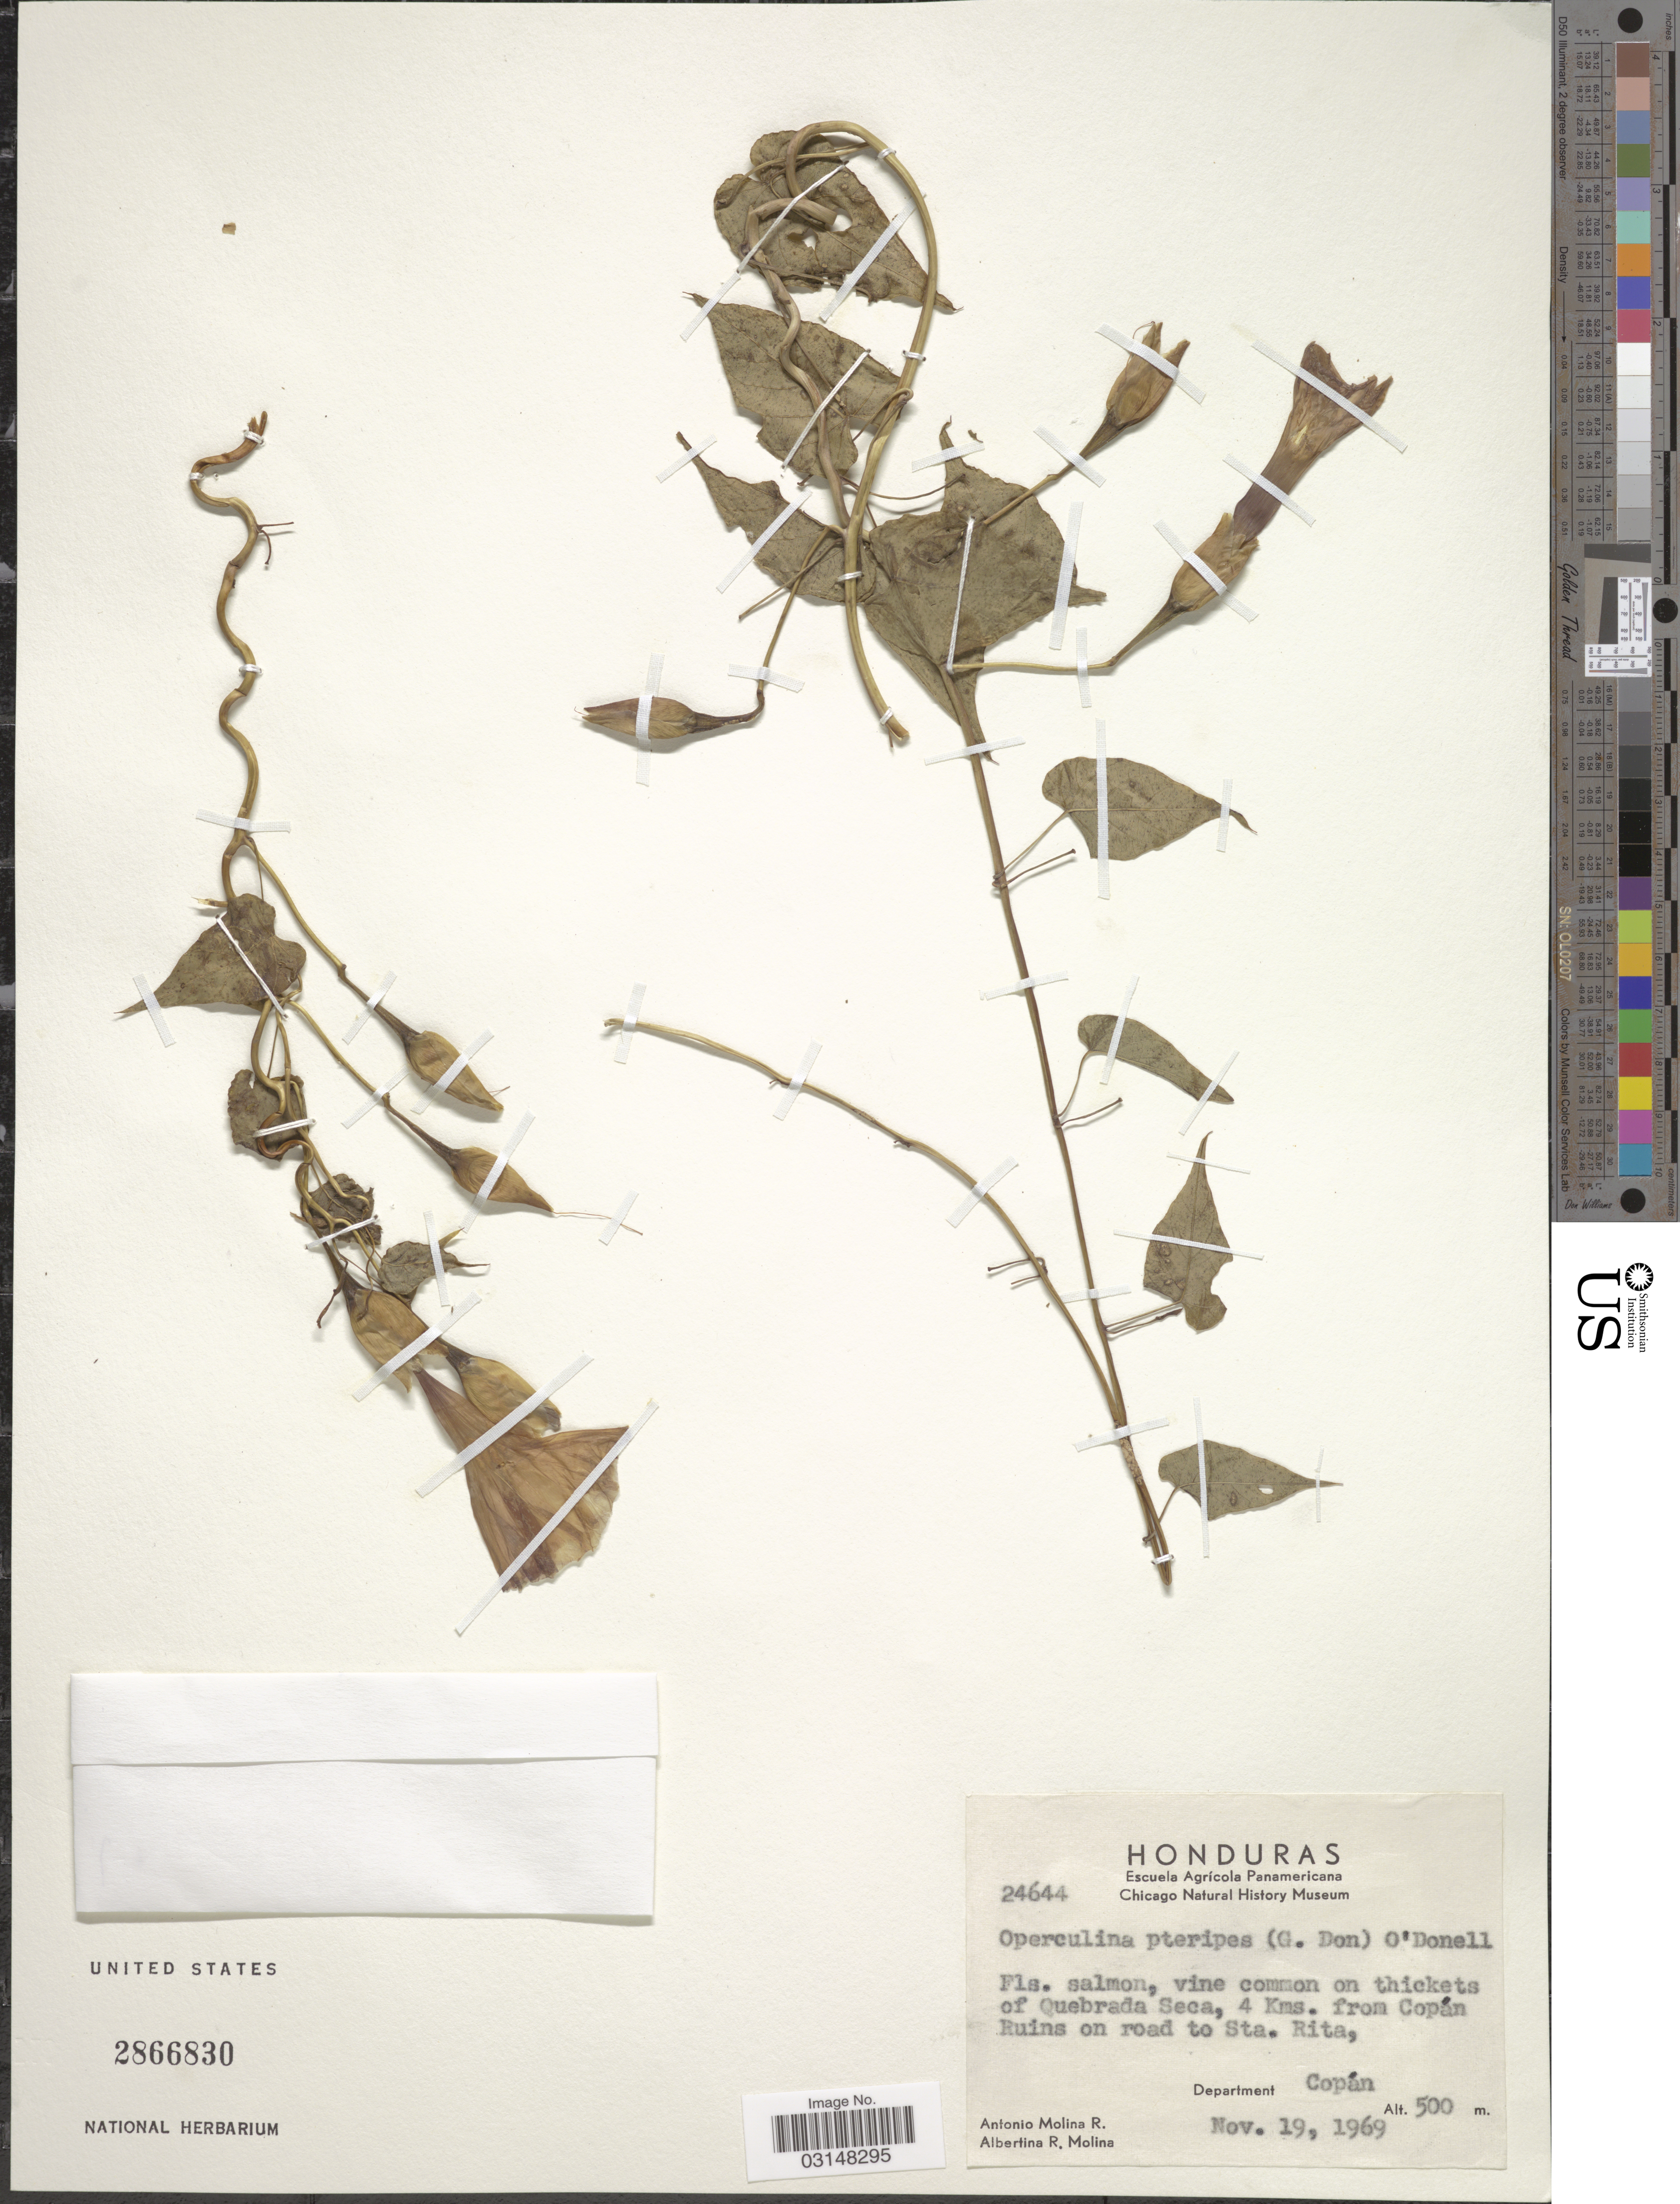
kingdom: Plantae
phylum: Tracheophyta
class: Magnoliopsida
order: Solanales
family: Convolvulaceae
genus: Operculina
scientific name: Operculina pteripes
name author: (G. Don) O'Donell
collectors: A. Molina R. & A. R. Molina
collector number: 24644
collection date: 1969-11-19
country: Honduras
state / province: Copán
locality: Vine common on thickets of Quebrada Seca, 4 Kms. from Copán Ruins on road to Sta. Rita, Department Copán.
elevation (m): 500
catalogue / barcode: US 2866830